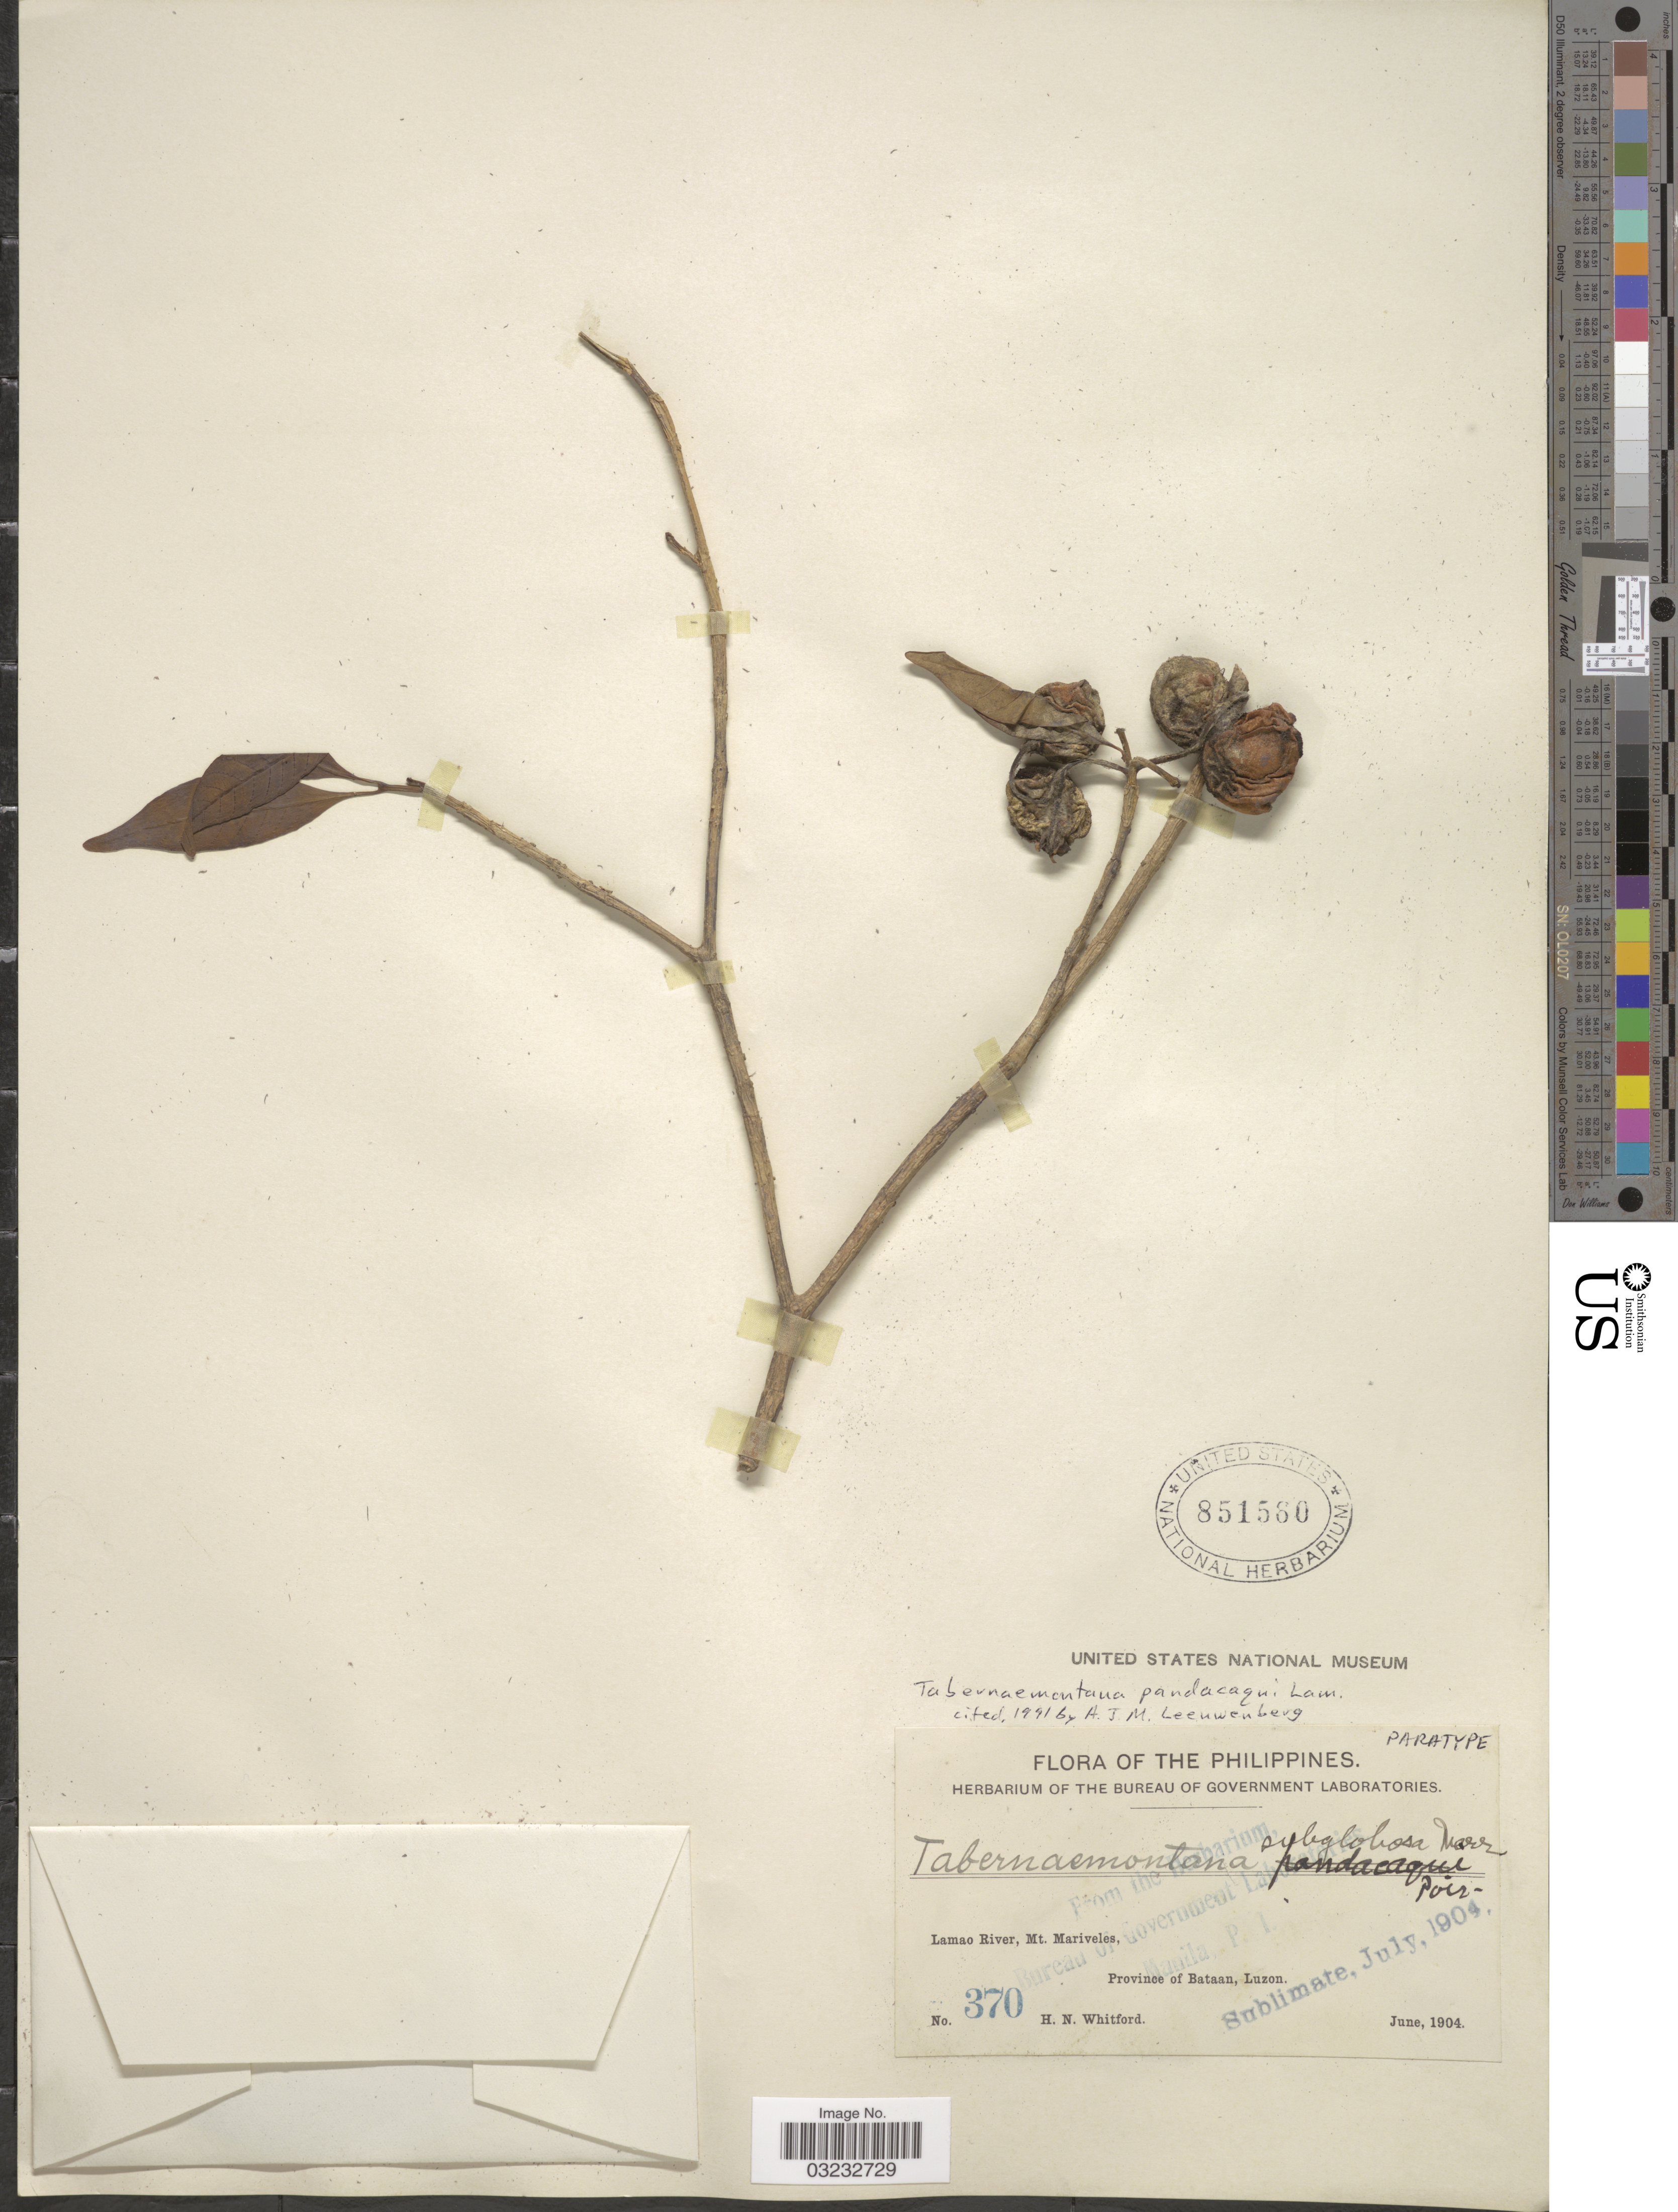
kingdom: Plantae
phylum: Tracheophyta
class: Magnoliopsida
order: Gentianales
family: Apocynaceae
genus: Tabernaemontana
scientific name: Tabernaemontana pandacaqui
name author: Poir.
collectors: H. N. Whitford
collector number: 370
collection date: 1904-06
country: Philippines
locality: Lamao River, Mt. Mariveles. Province of Bataan, Luzon.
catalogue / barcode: US 851560